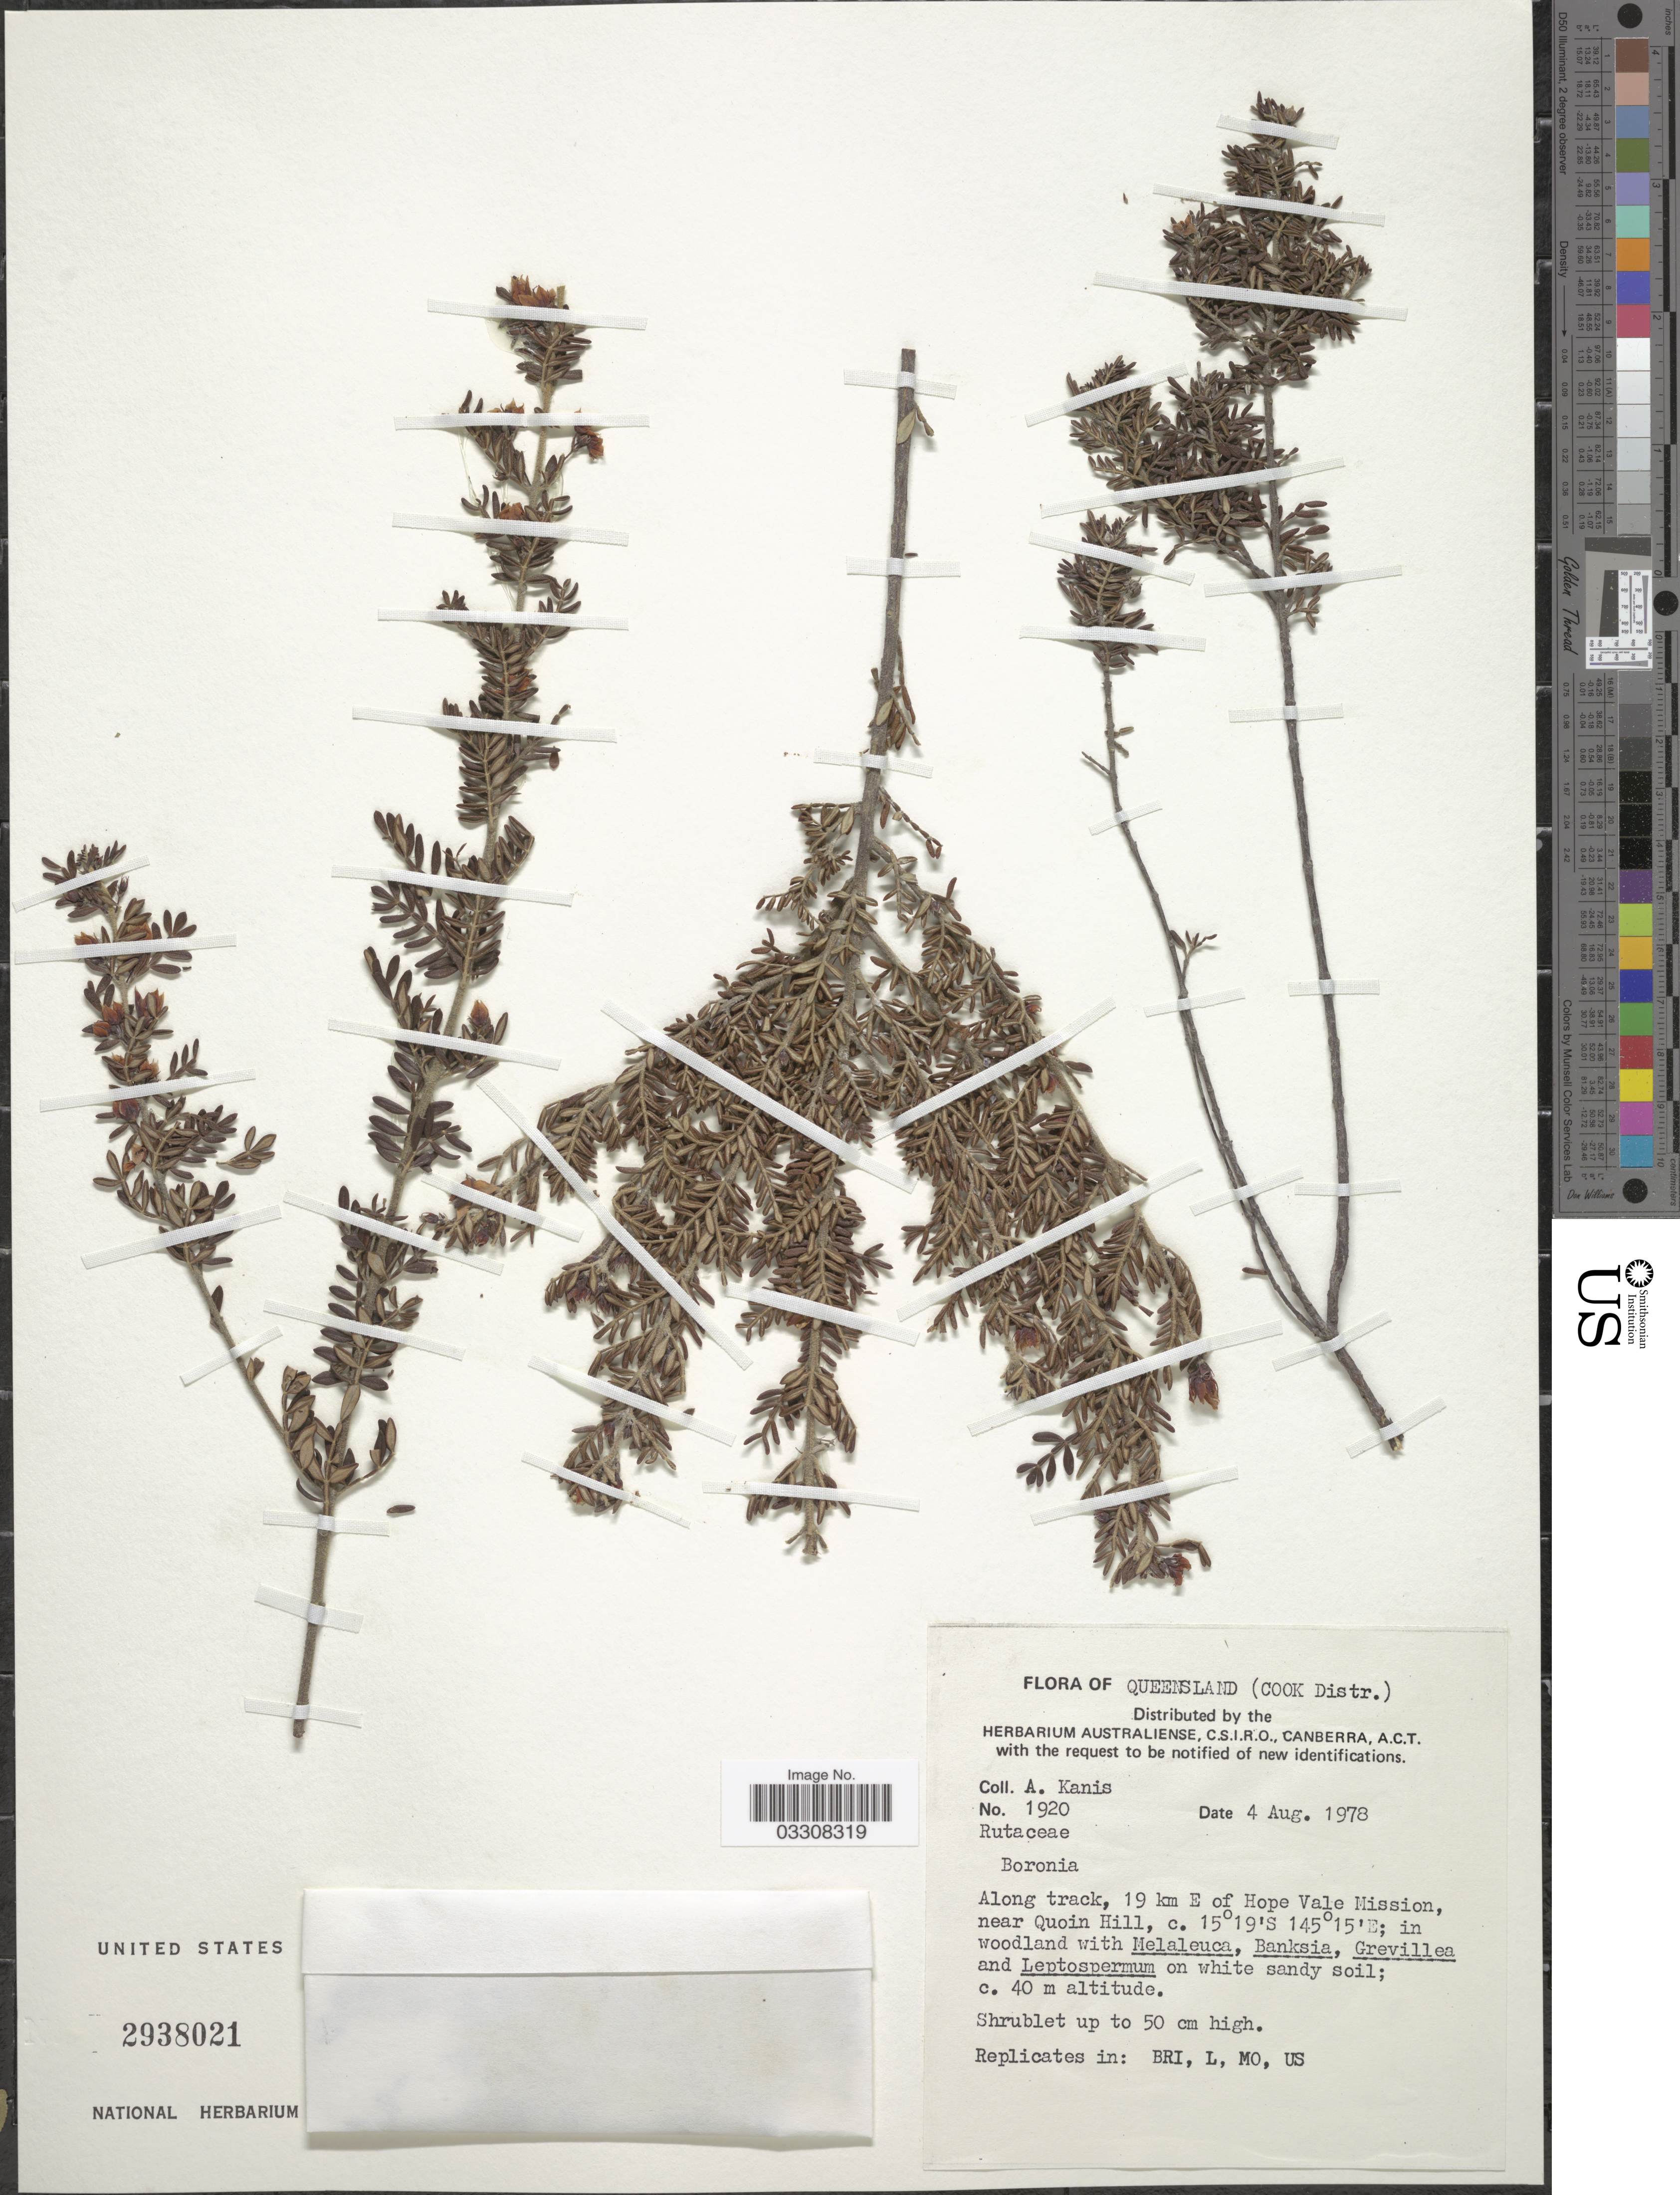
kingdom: Plantae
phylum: Tracheophyta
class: Magnoliopsida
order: Sapindales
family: Rutaceae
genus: Boronia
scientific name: Boronia sp.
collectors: A. Kanis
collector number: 1920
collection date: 1978-08-04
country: Australia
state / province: Queensland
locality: Along track, 19 km E of Hope Vale Mission, near Quoin Hill.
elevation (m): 40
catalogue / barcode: US 2938021